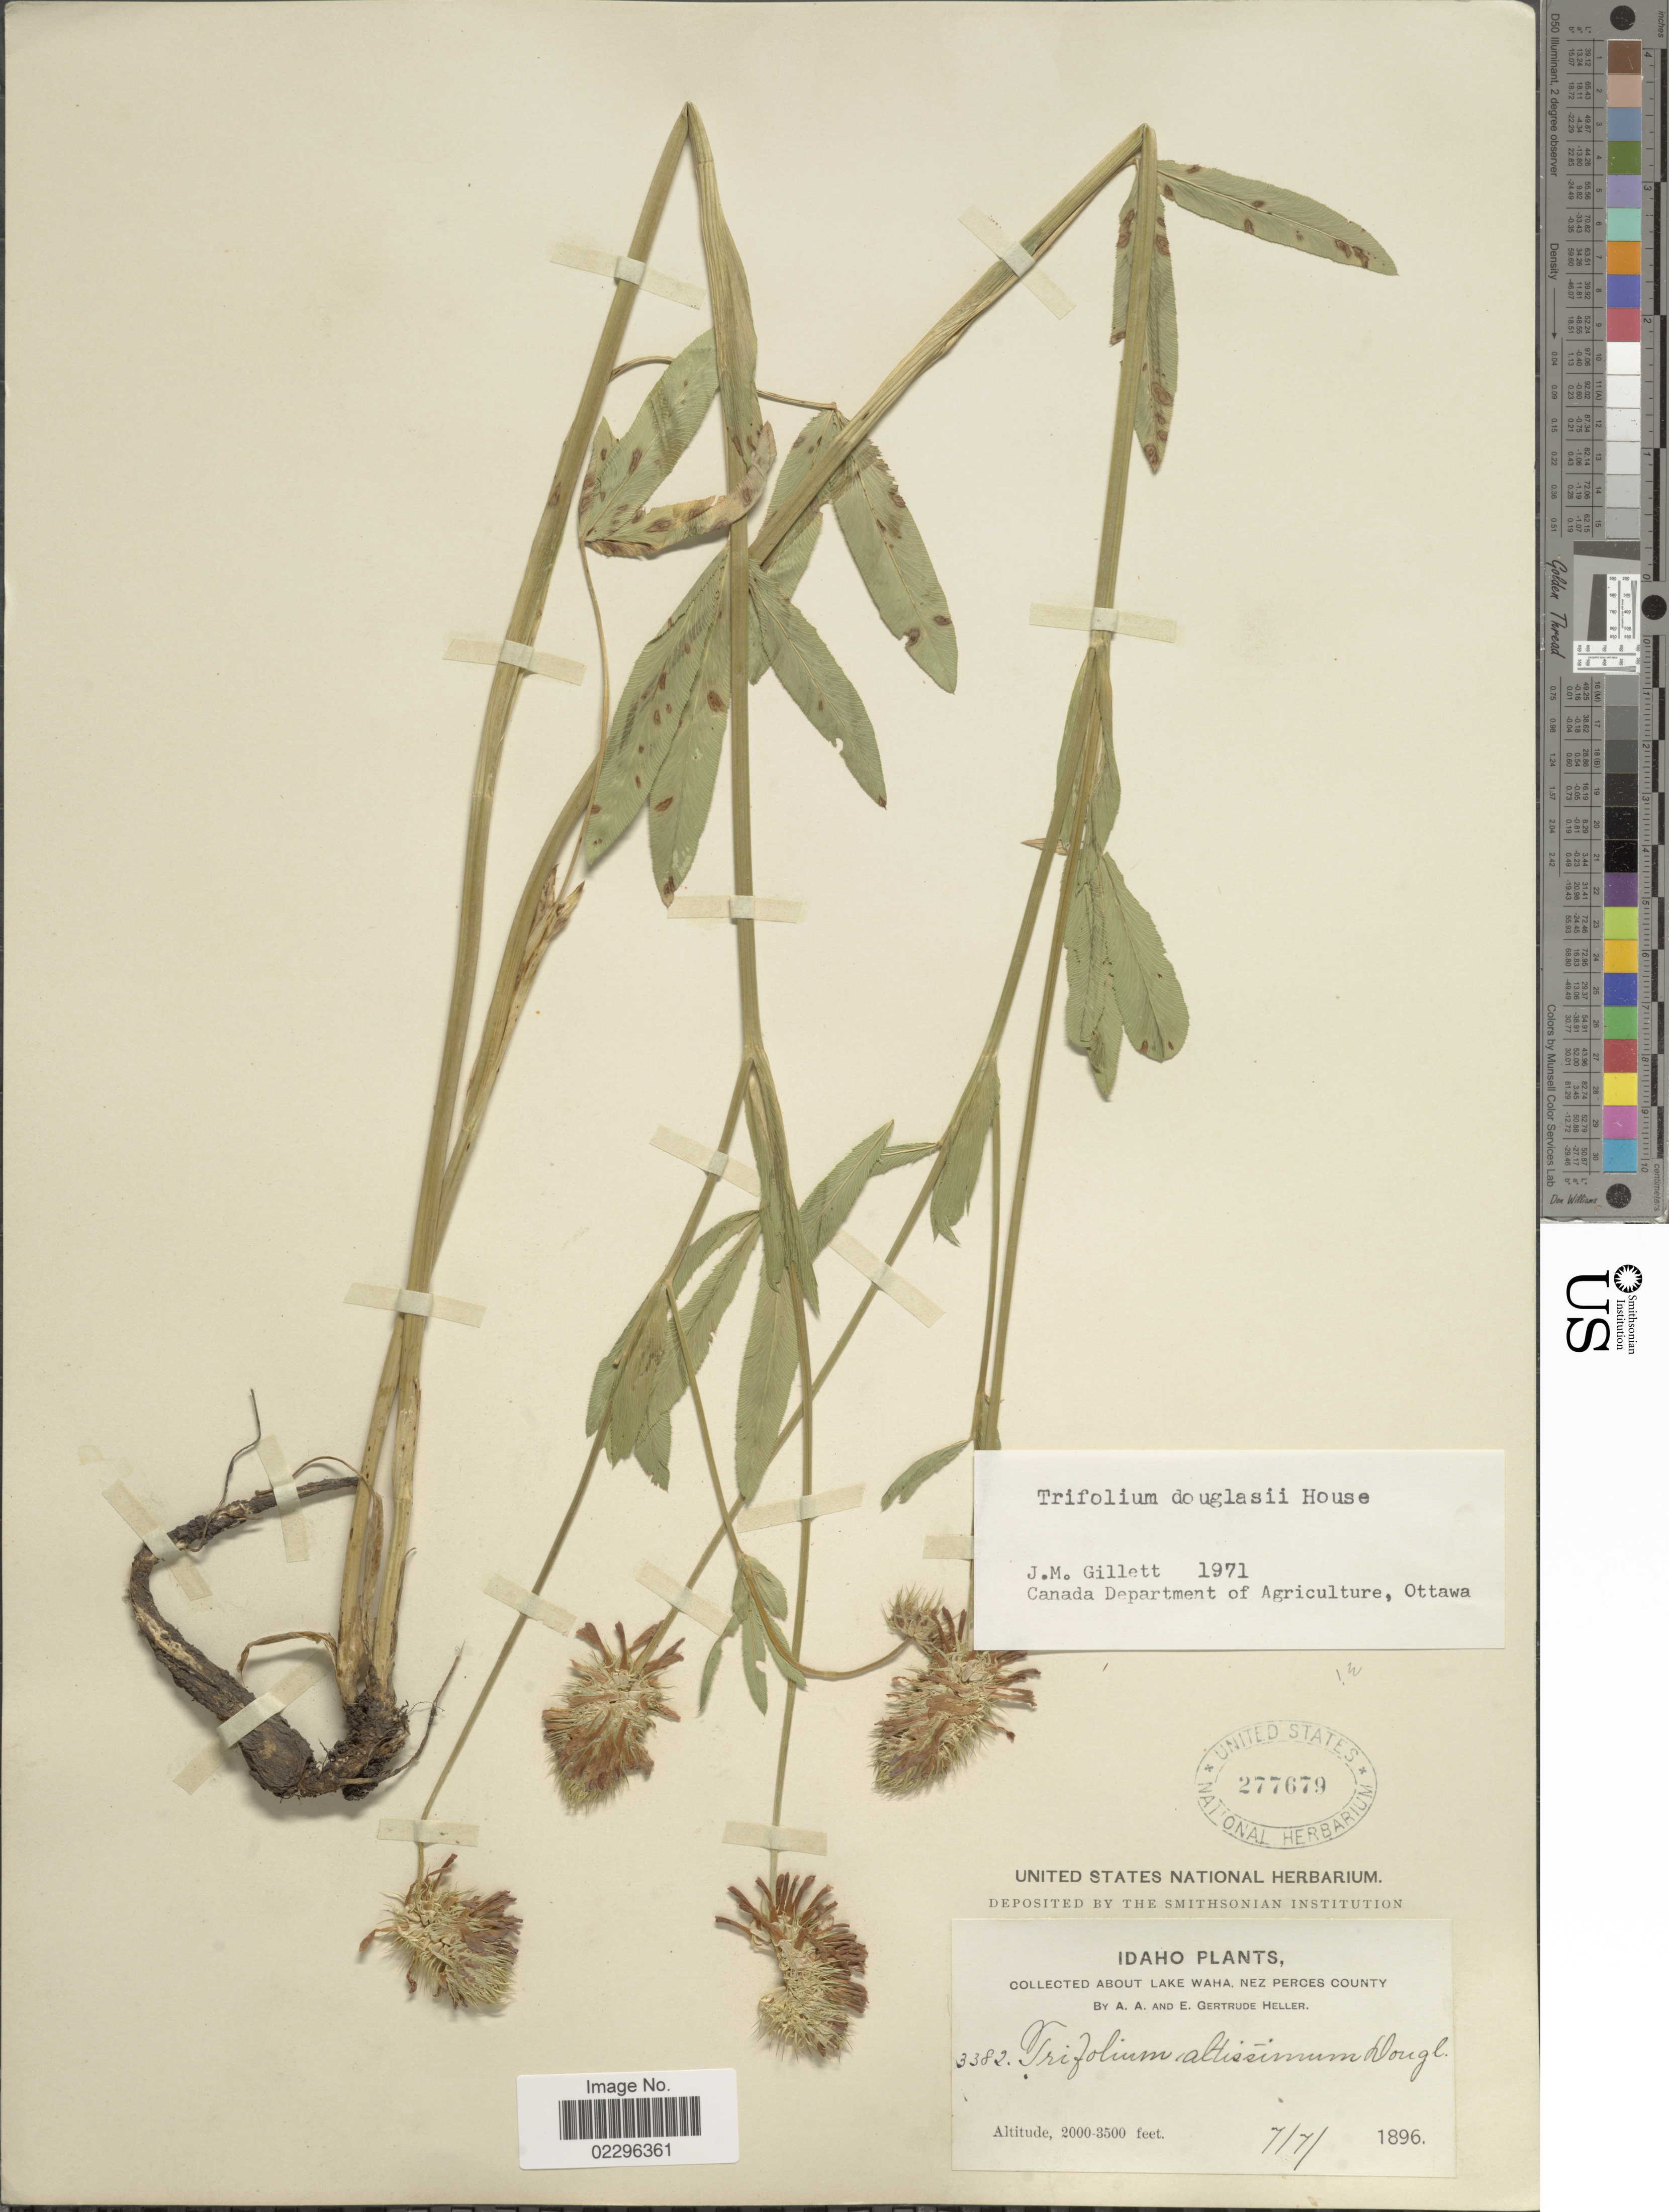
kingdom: Plantae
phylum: Tracheophyta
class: Magnoliopsida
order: Fabales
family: Fabaceae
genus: Trifolium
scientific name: Trifolium douglasii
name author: House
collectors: A. A. Heller & E. G. Heller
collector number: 3382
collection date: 1896-07-07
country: United States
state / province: Idaho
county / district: Nez Perce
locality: About Lake Waha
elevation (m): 610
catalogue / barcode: US 277679